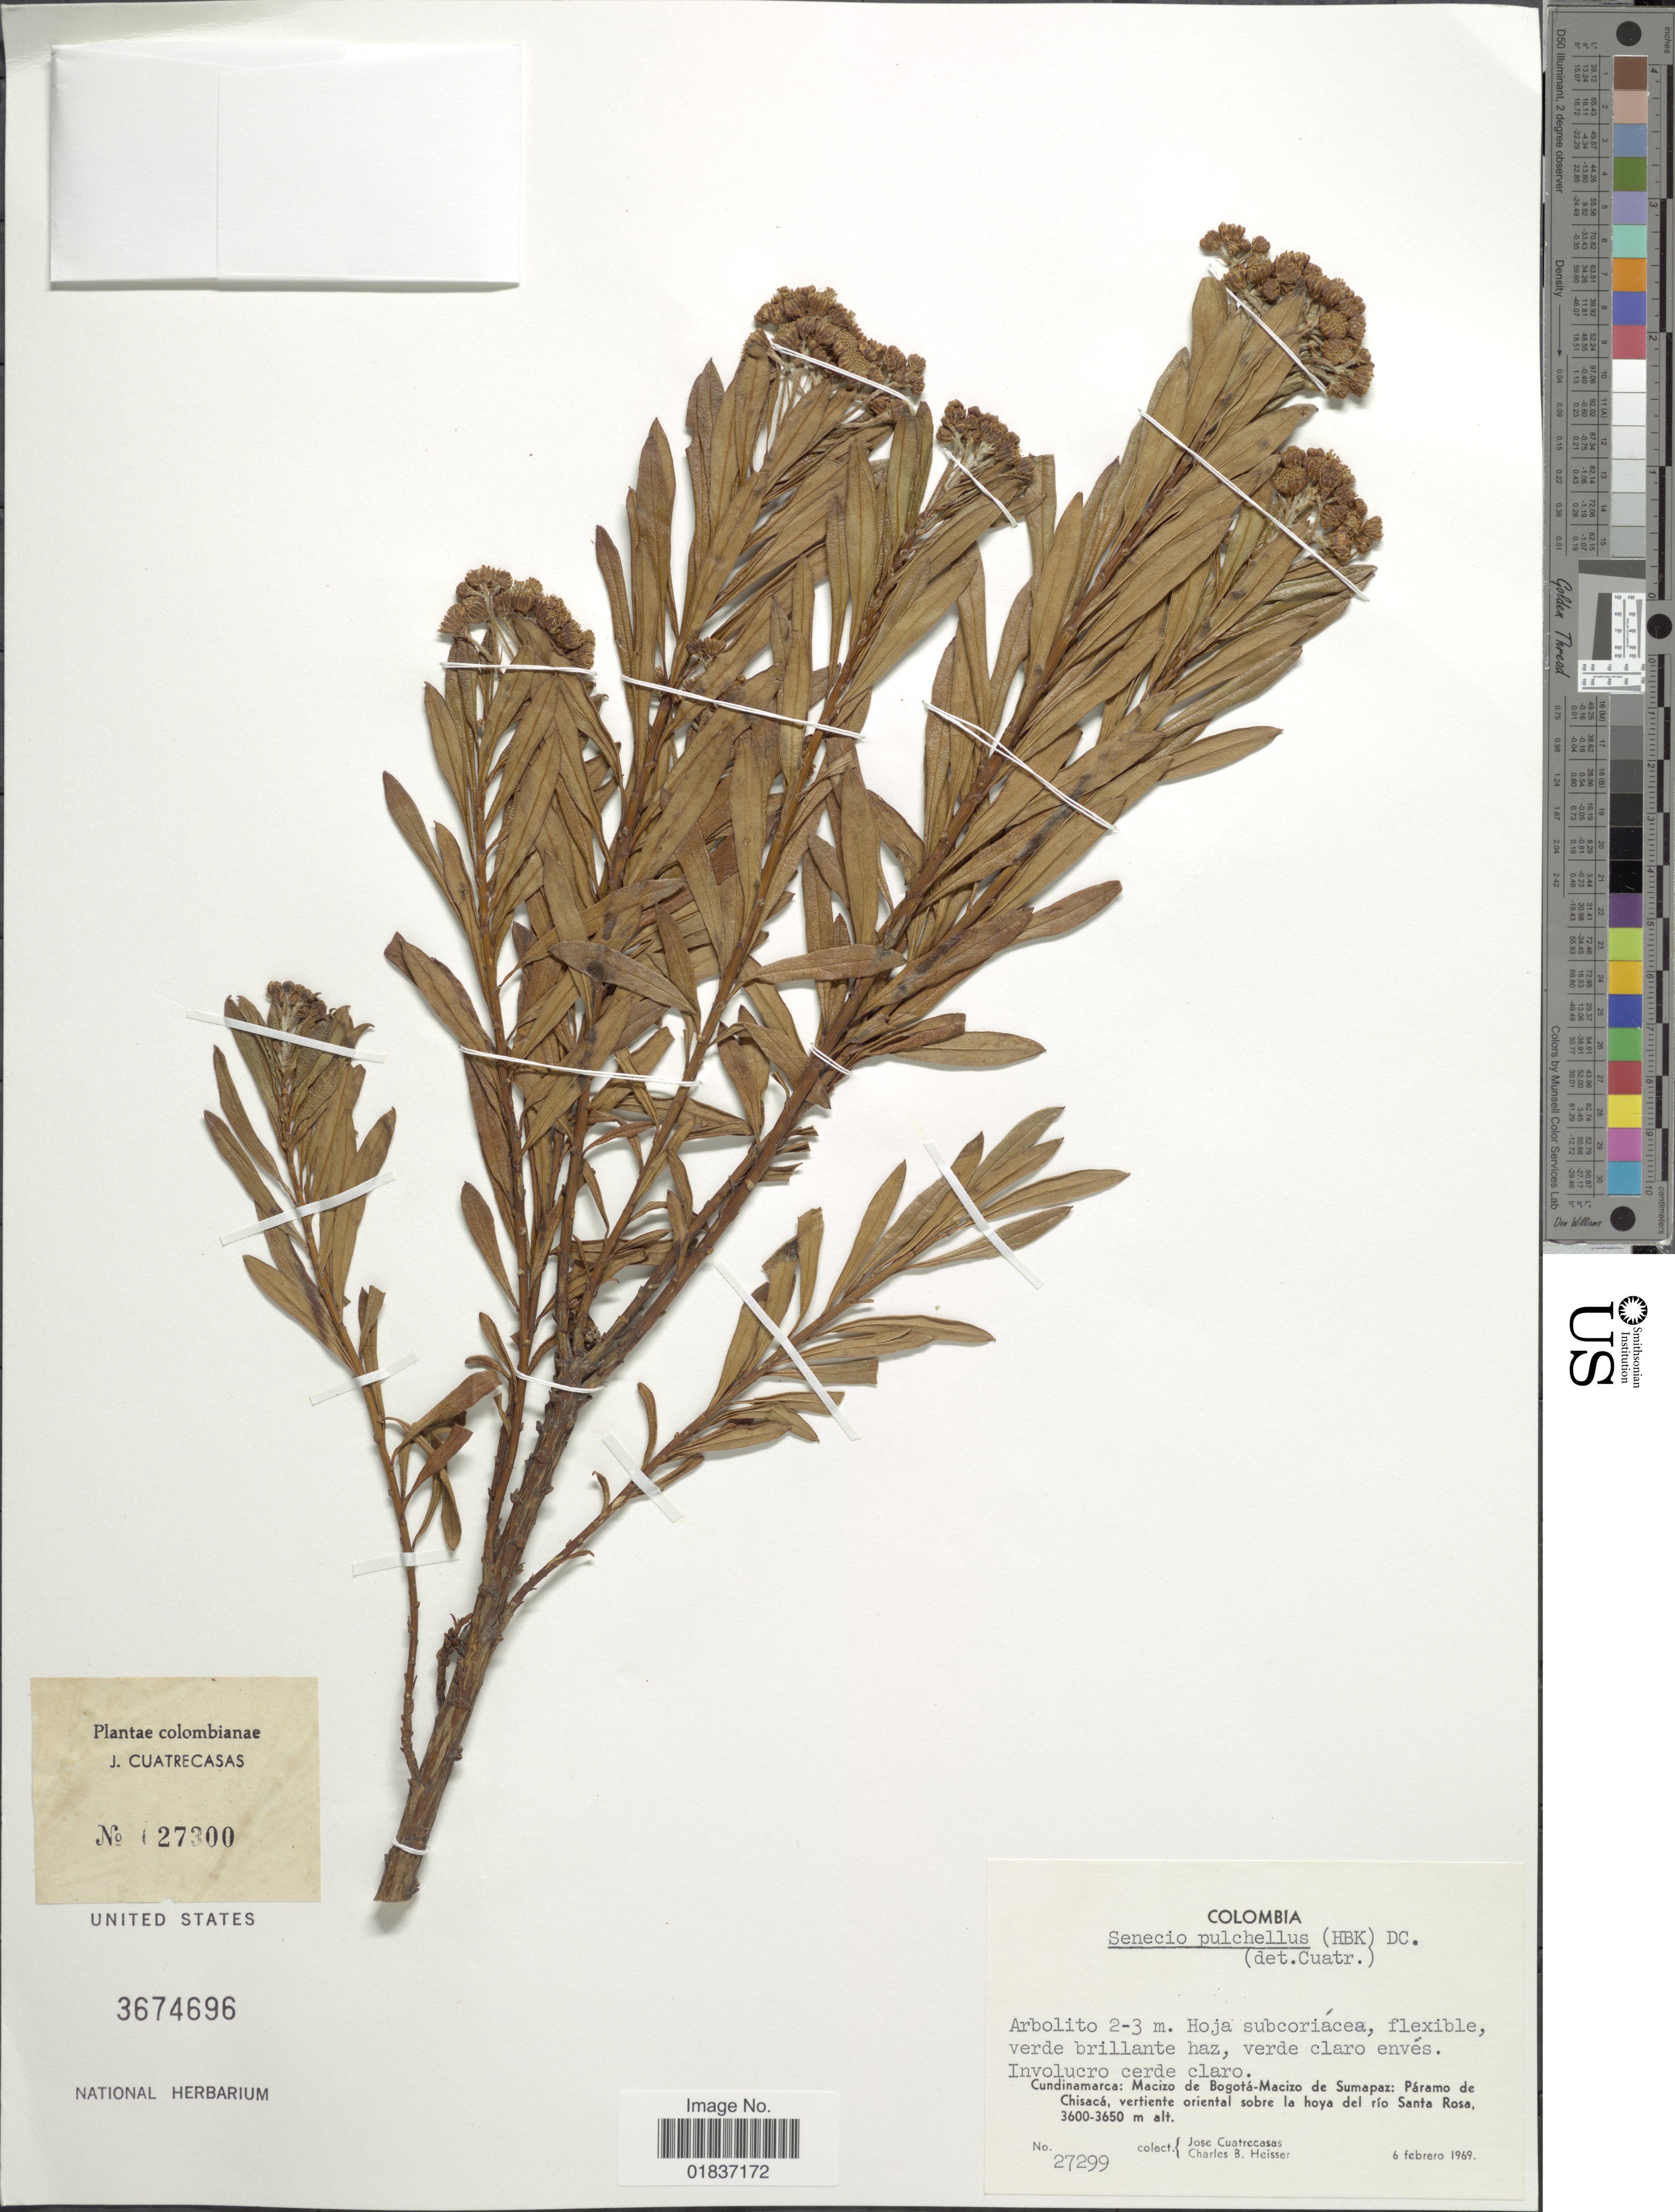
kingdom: Plantae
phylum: Tracheophyta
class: Magnoliopsida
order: Asterales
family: Asteraceae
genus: Monticalia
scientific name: Monticalia pulchella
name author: (Kunth) C. Jeffrey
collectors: J. Cuatrecasas & C. B. Heisser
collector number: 27299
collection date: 1969-02-06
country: Colombia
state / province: Cundinamarca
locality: Cundinamarca: Macizo de Bogota-Macizo de Sumapaz: Paramo de Chisaca, vertiente oriental sobre la hoya del rio Santa Rosa.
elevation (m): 3600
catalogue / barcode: US 3674696